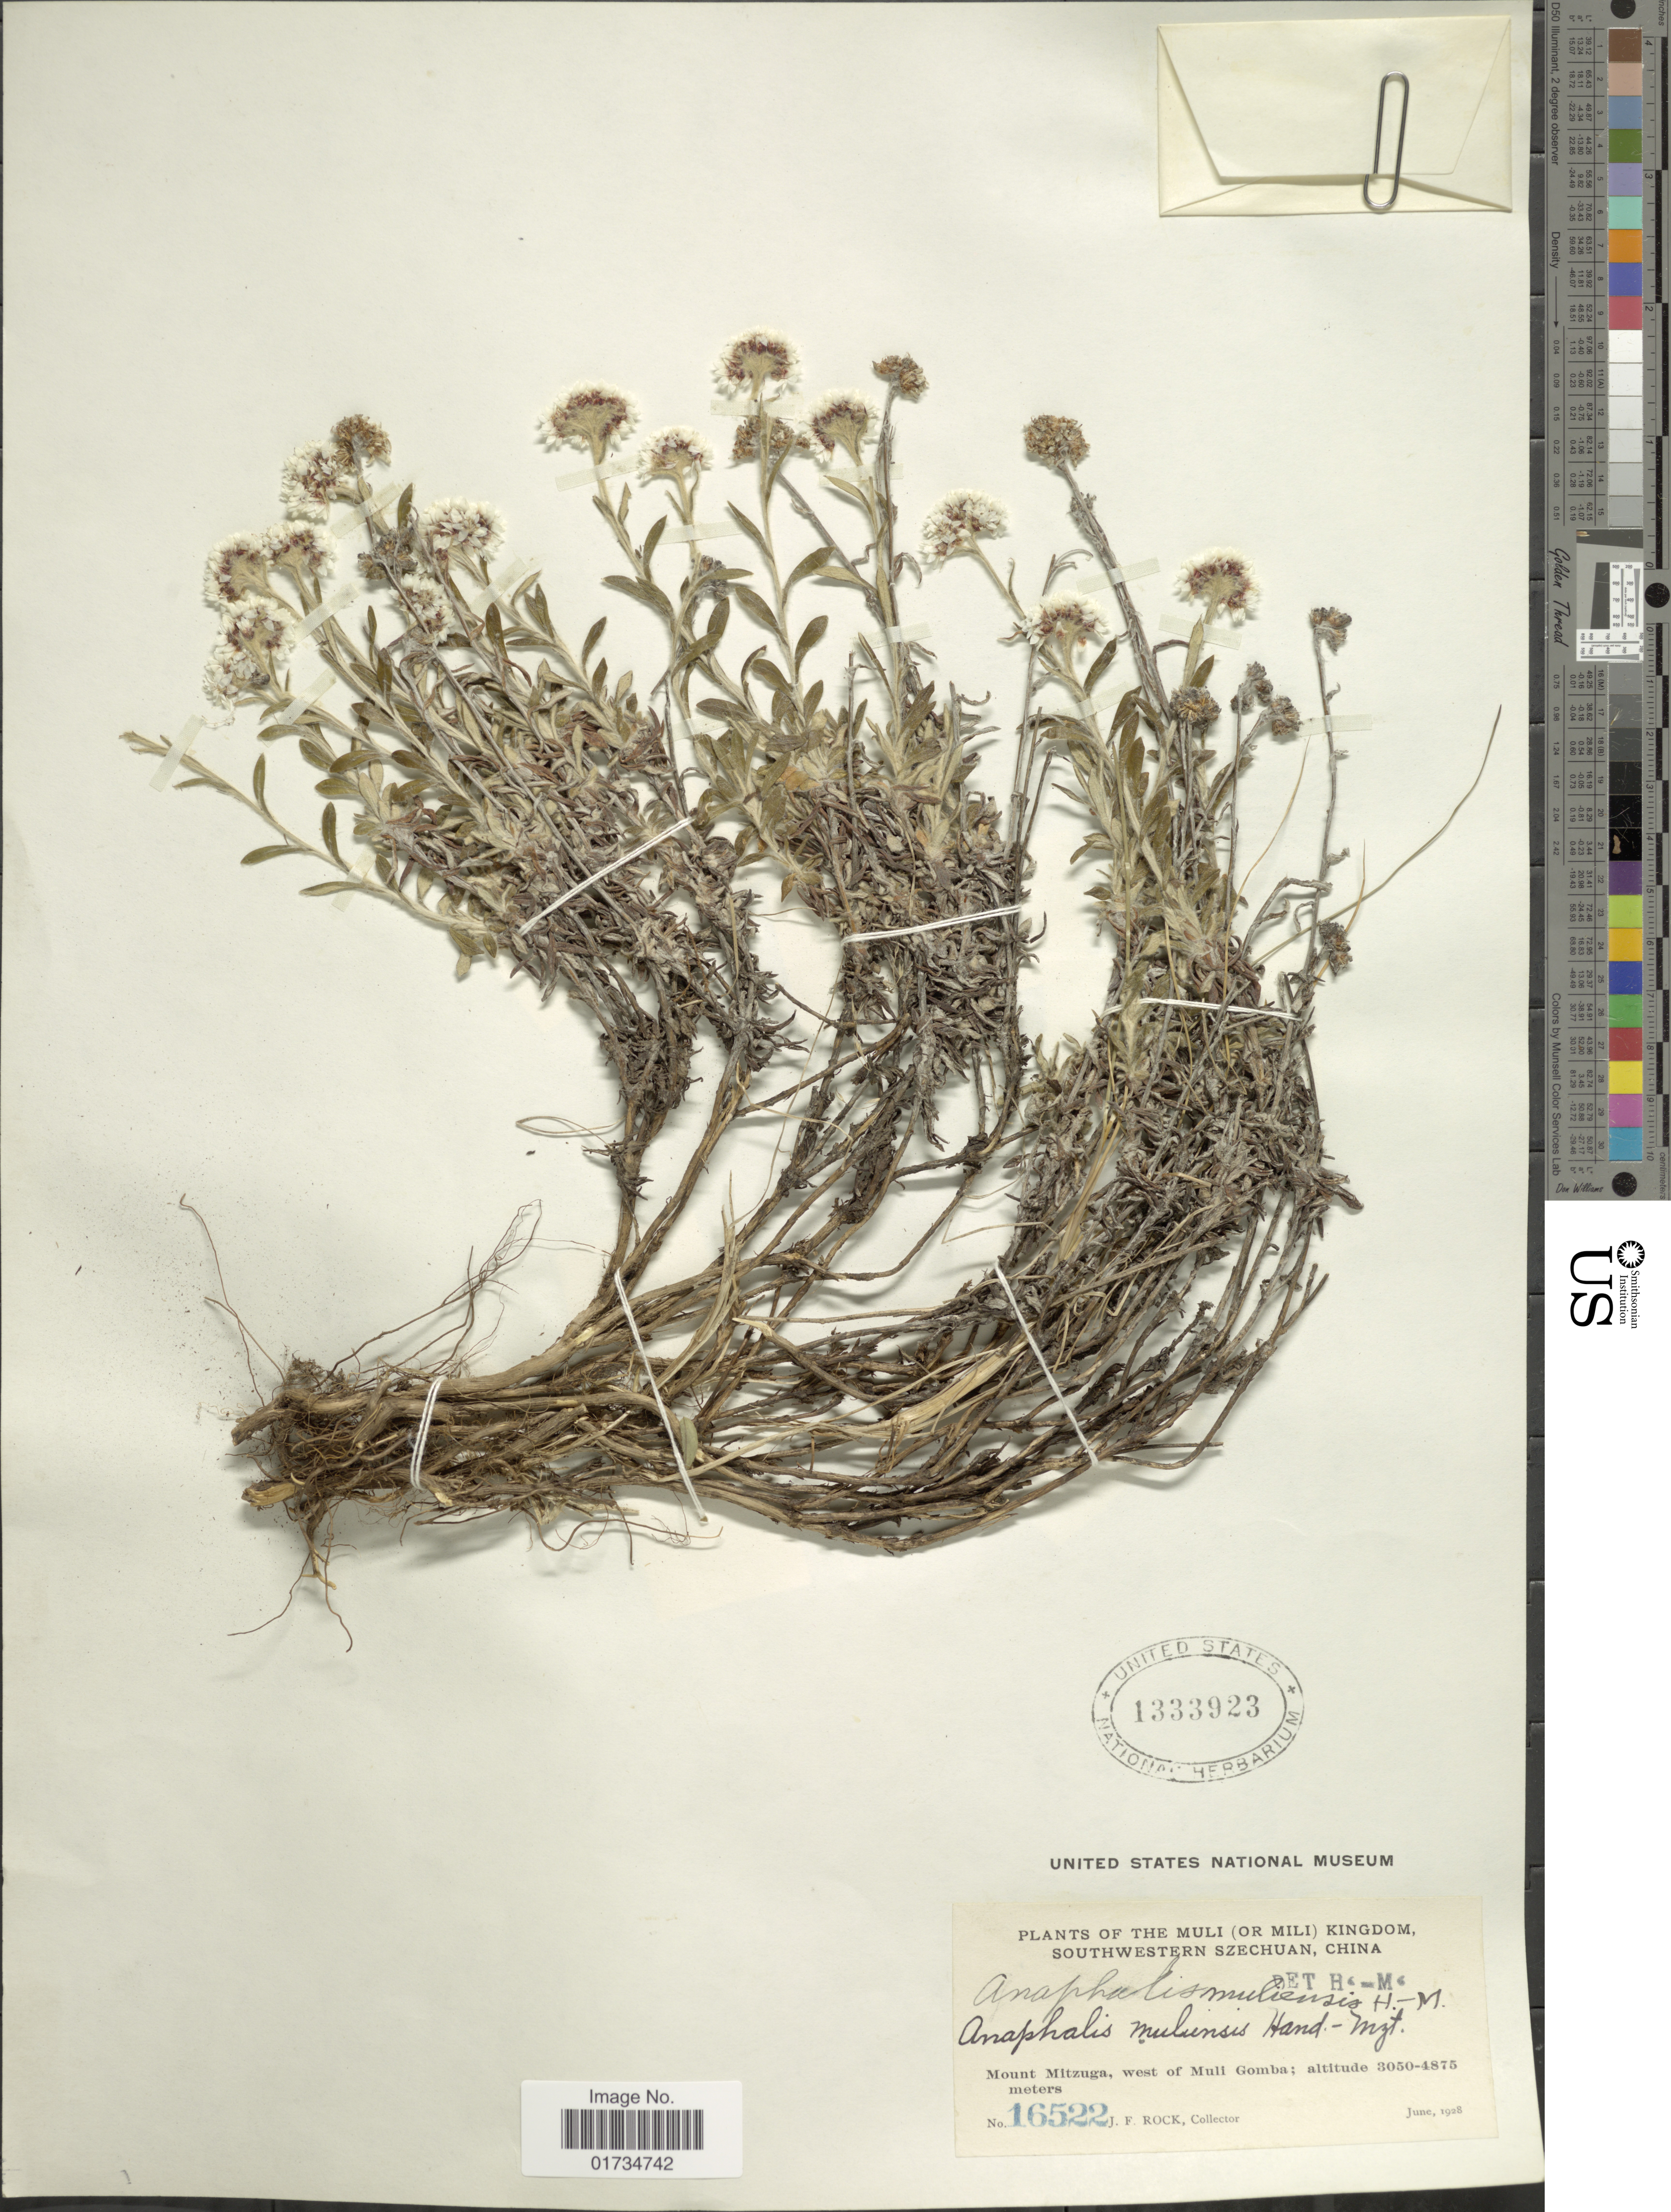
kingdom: Plantae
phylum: Tracheophyta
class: Magnoliopsida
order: Asterales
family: Asteraceae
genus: Anaphalis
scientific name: Anaphalis muliensis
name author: (Hand.-Mazz.) Hand.-Mazz.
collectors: J. Rock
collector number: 16522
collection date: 1928-06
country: China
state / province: Sichuan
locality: The Muli (or Mili) Kingdom. Southwestern Szechuan, China. Mount Mitzuga, west of Muli Gomba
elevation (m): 3050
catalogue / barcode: US 1333923